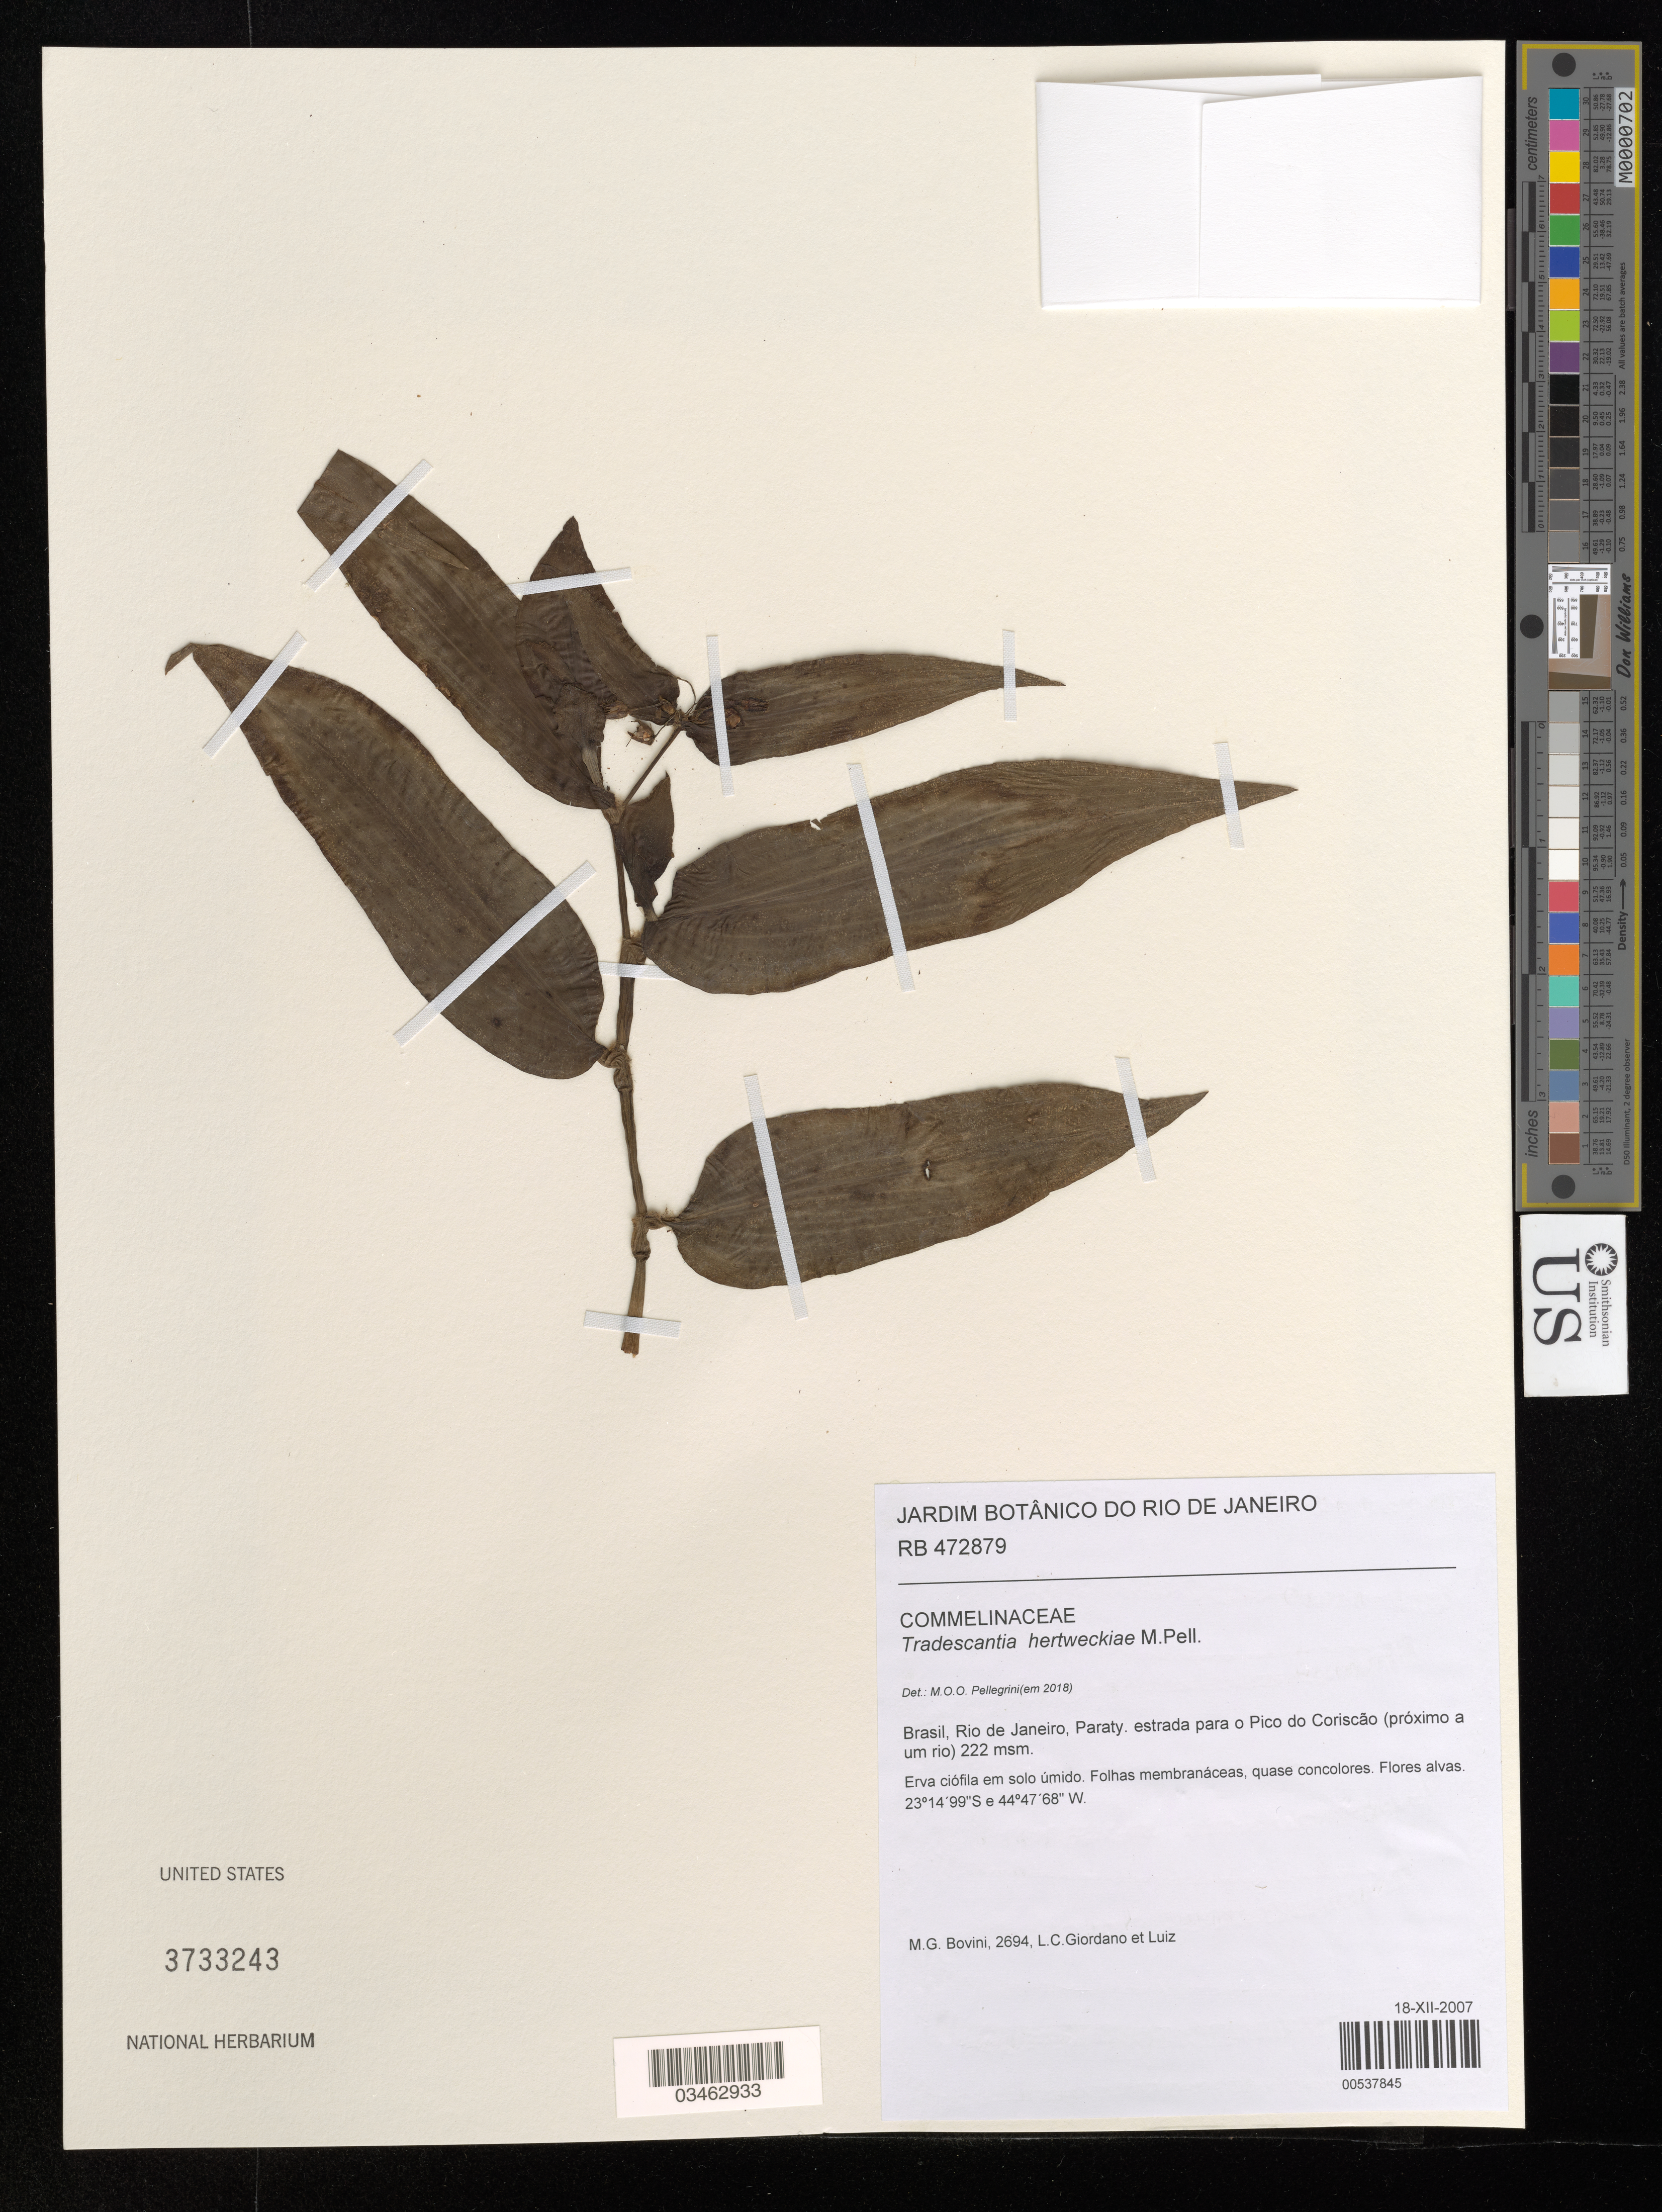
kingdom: Plantae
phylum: Tracheophyta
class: Liliopsida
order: Commelinales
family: Commelinaceae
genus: Tradescantia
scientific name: Tradescantia hertweckiae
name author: M. Pell.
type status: Isotype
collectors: M. G. Bovini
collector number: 2694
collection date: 2007-12-18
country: Brazil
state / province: Rio de Janeiro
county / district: Paraty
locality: estrada para o Pico do Coriscao (proximo a um rio).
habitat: proximo a um rio.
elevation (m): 222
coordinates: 23 14 99 S, 44 47 68 W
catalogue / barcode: US 3733243